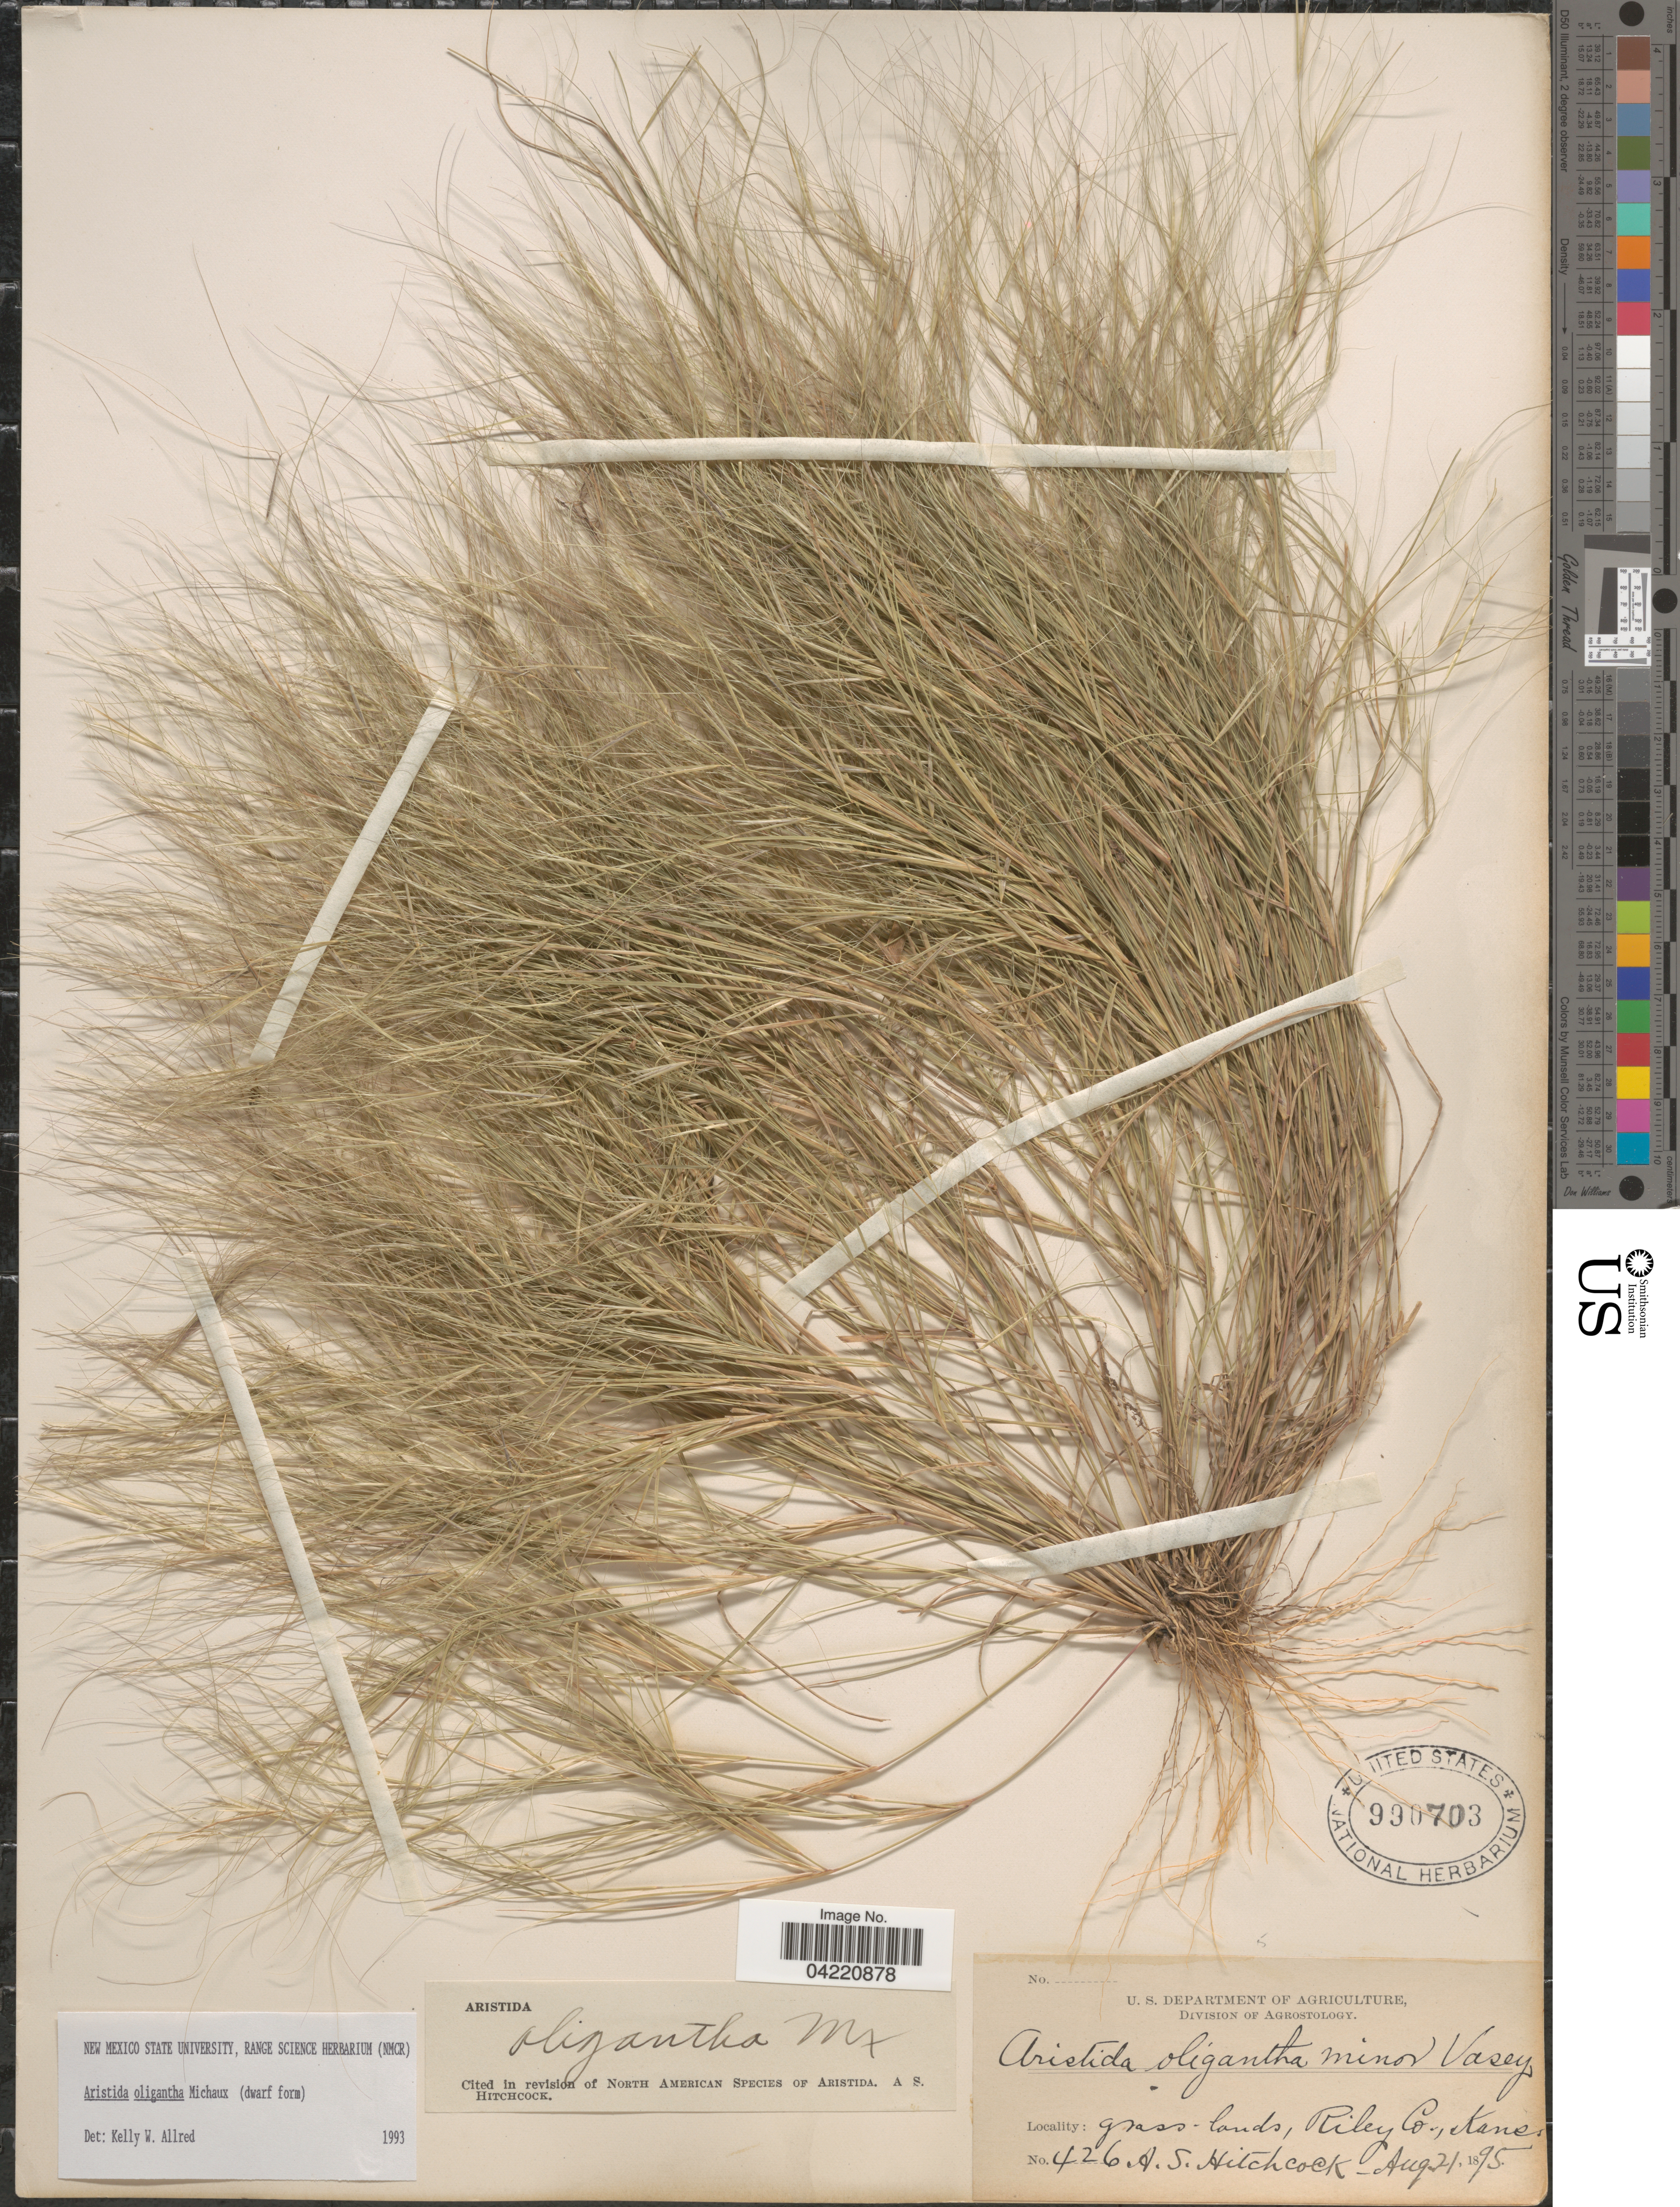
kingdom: Plantae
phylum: Tracheophyta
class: Liliopsida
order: Poales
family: Poaceae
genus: Aristida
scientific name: Aristida oligantha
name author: Michx.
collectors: A. S. Hitchcock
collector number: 426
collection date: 1895-08-21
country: United States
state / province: Kansas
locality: Grass lands, Riley Co.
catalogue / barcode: US 990703